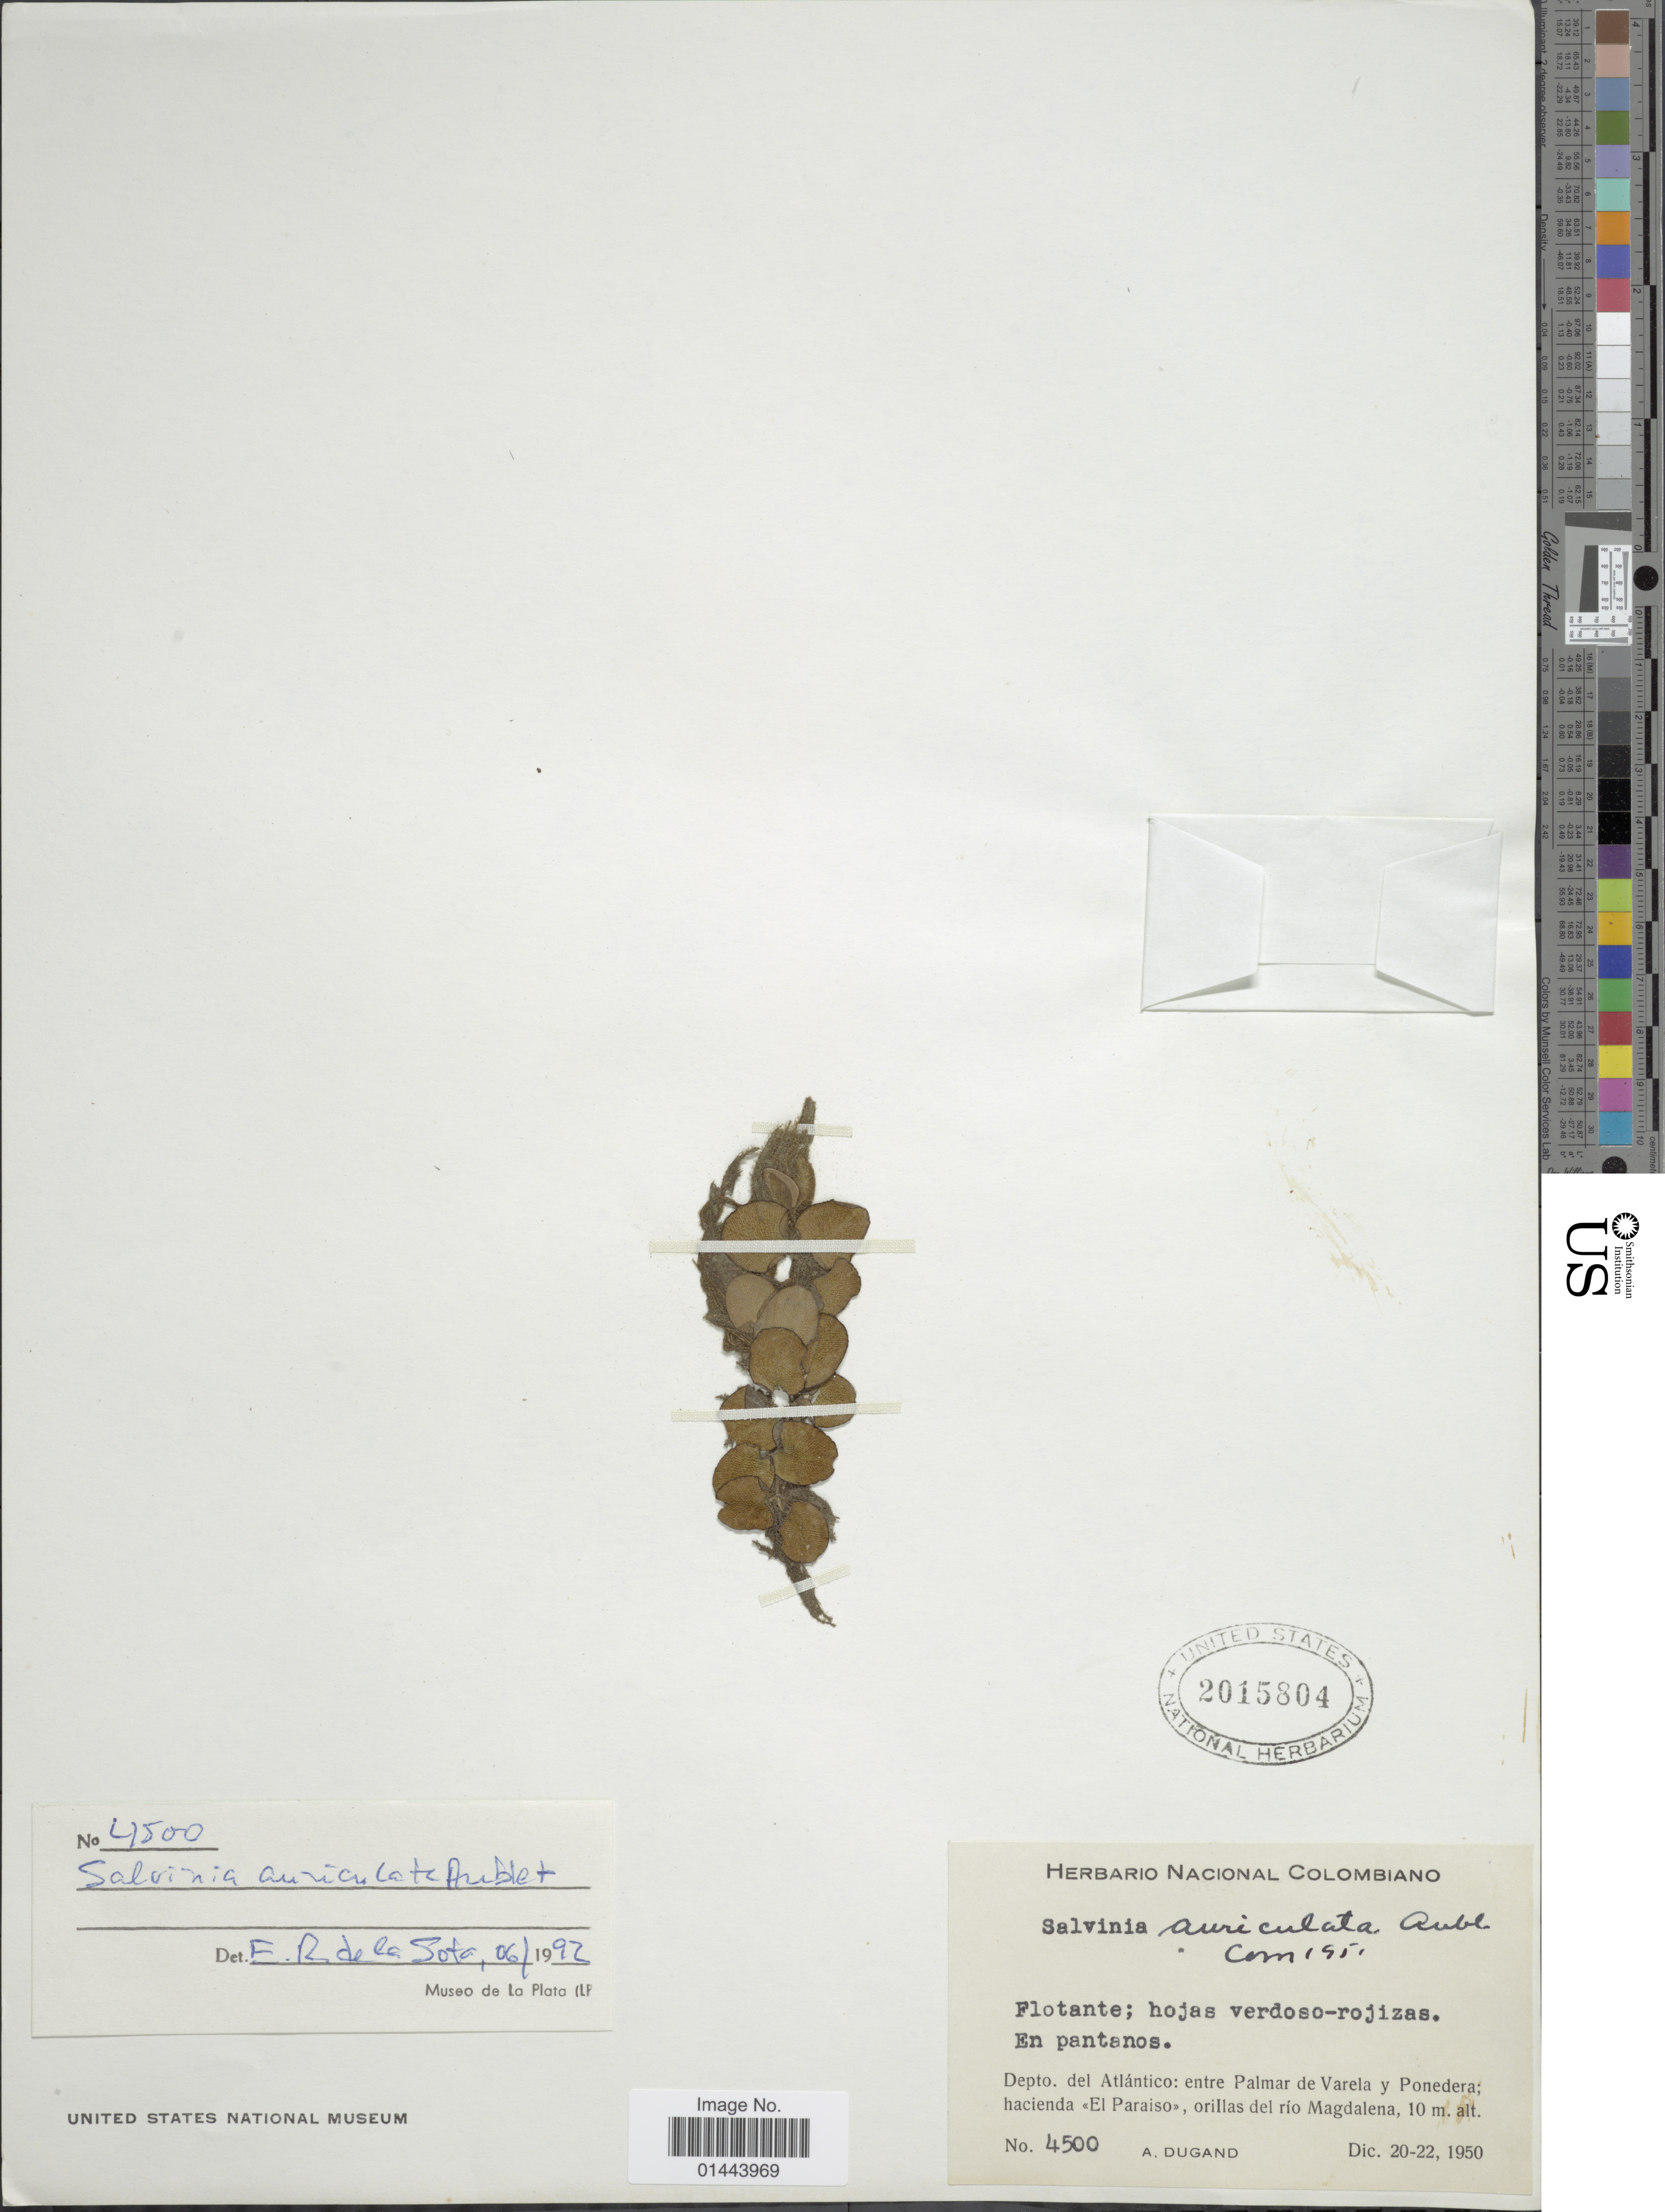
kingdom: Plantae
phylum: Tracheophyta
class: Polypodiopsida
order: Salviniales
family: Salviniaceae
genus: Salvinia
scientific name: Salvinia auriculata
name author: Aubl.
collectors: A. Dugand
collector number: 4500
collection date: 1950-12-20/1950-12-22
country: Colombia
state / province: Atlántico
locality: Hojas verdodo-rojizas, en pantanos, entre Palmar de Varela y Ponedera; hacienda El Paraiso, orillas del río Magdalena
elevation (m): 10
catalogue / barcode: US 2015804